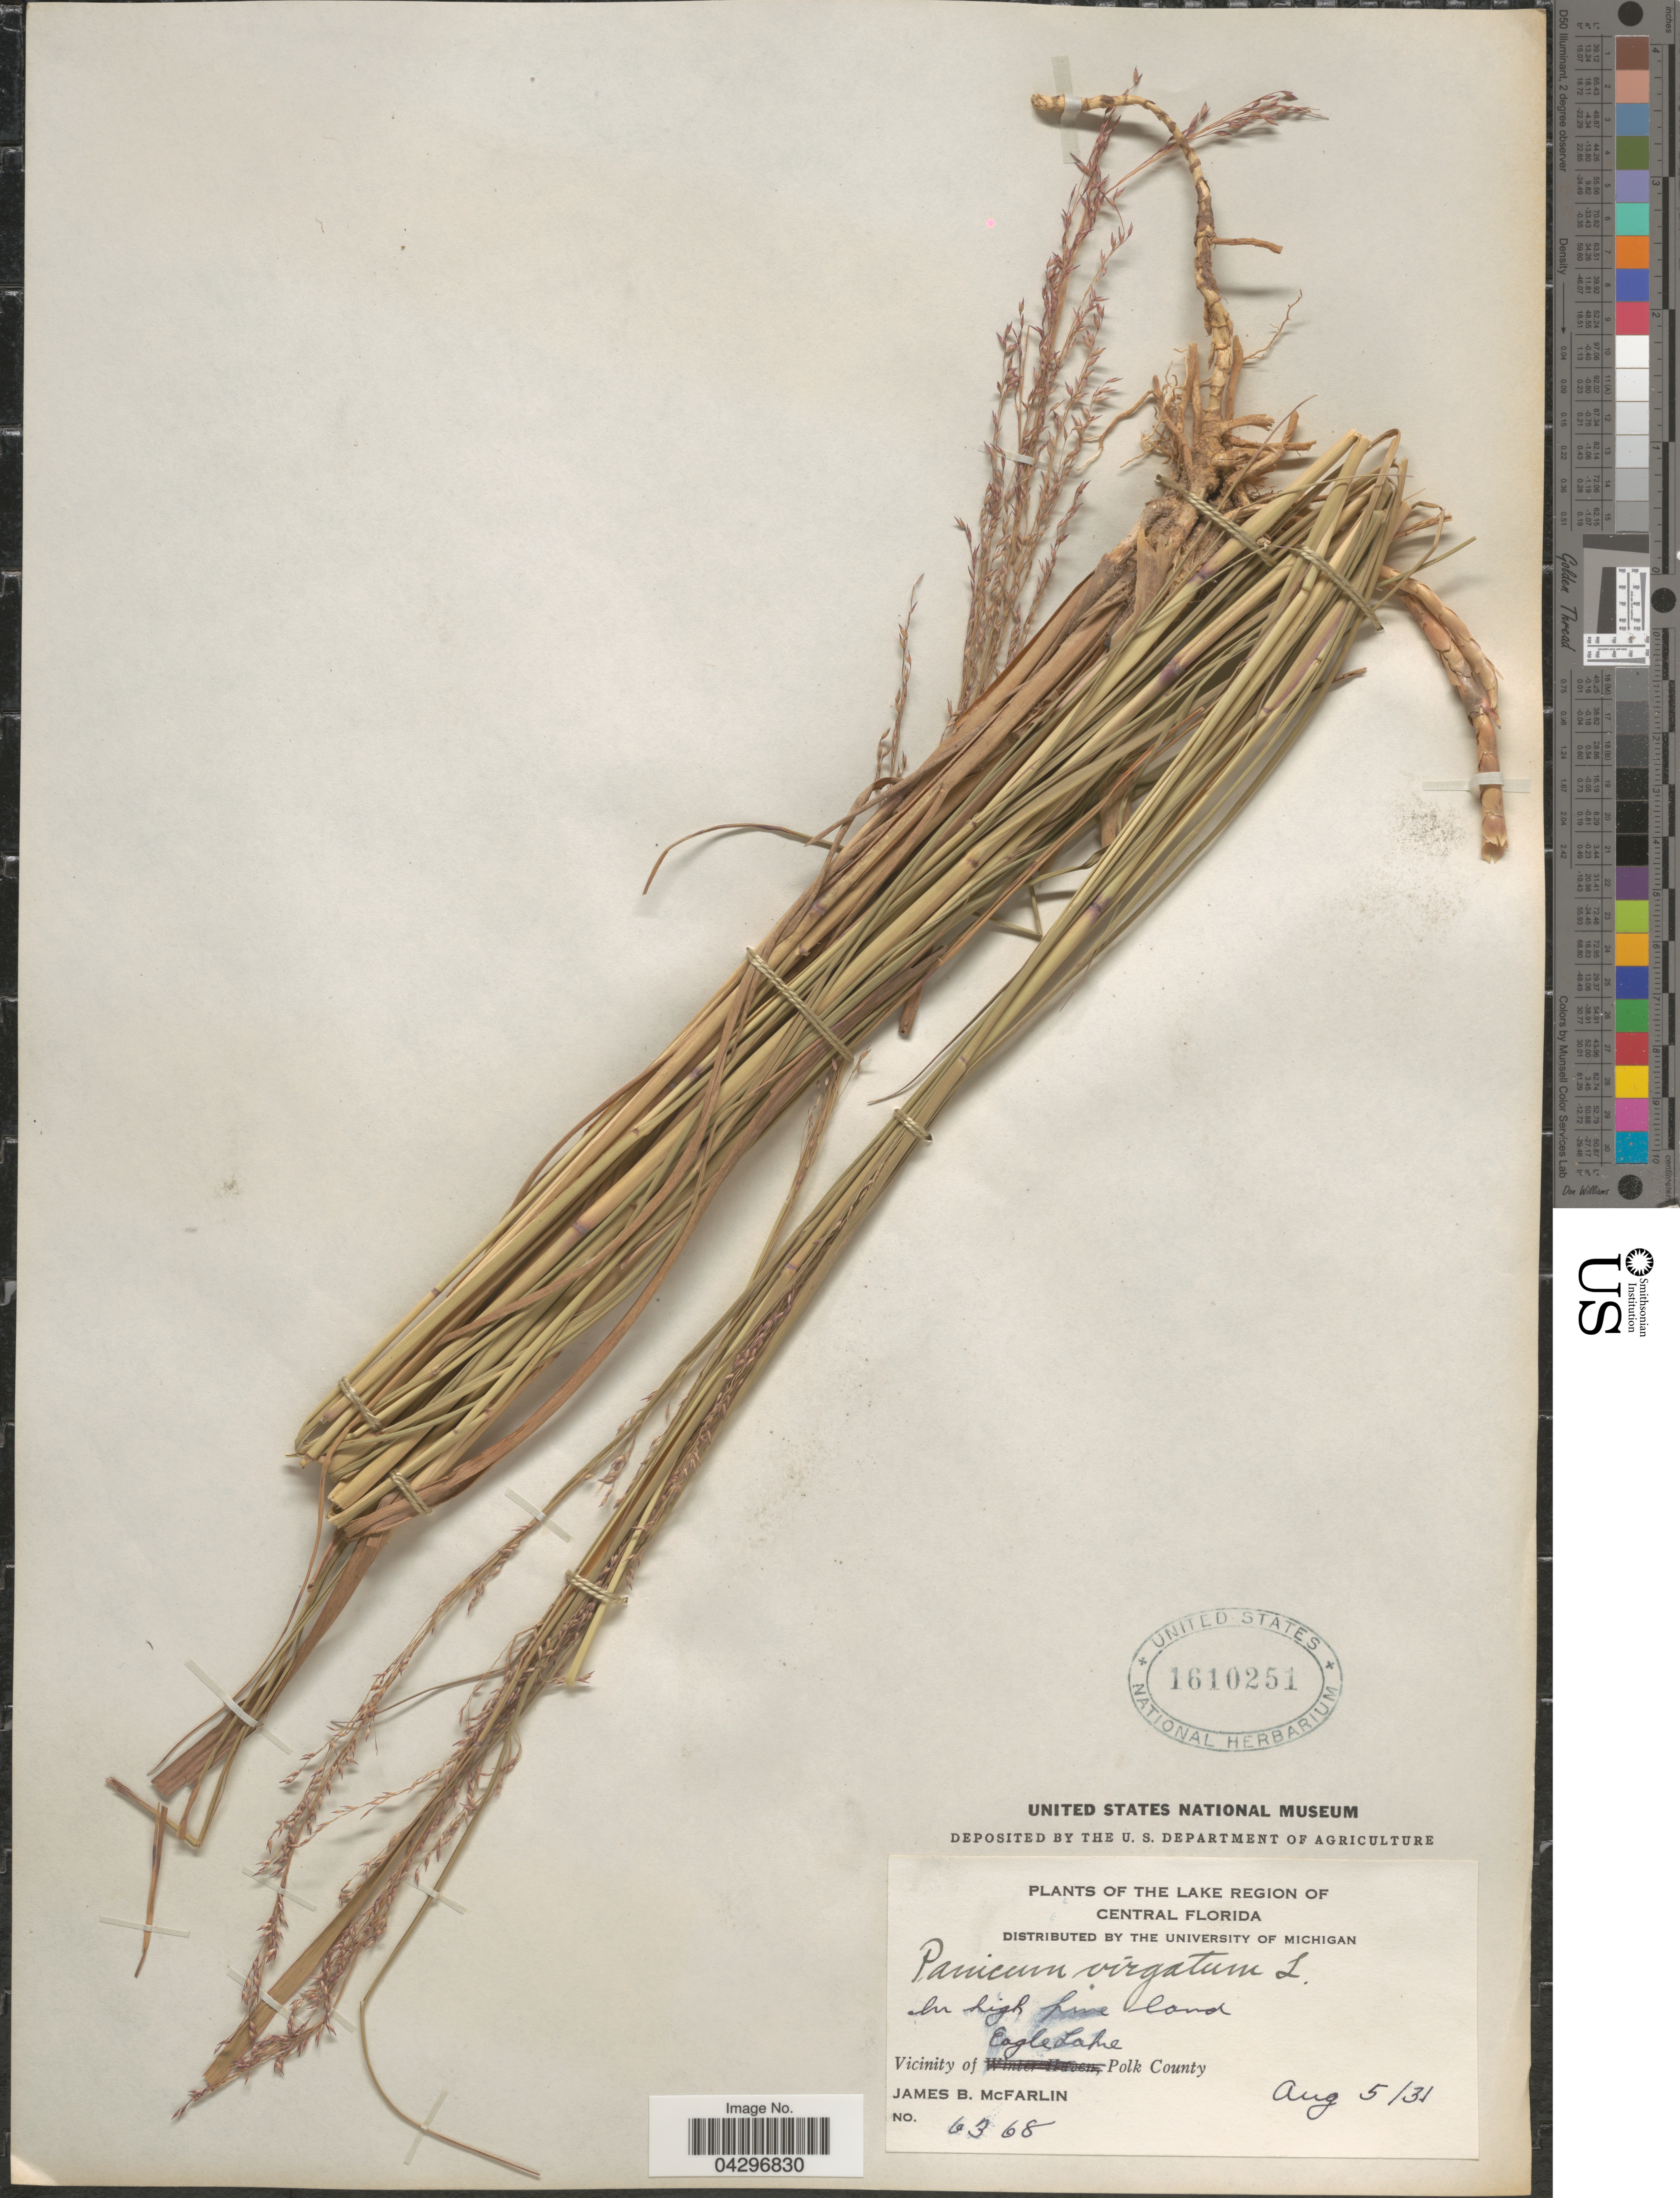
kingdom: Plantae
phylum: Tracheophyta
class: Liliopsida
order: Poales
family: Poaceae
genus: Panicum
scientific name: Panicum virgatum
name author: L.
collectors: J. McFarlin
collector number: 6368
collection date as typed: Transcribed d/m/y: 5/8/31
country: United States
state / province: Florida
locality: The Lake Region of Central Florida. Vicinity of Eagle Lake, Polk County.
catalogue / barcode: US 1610251